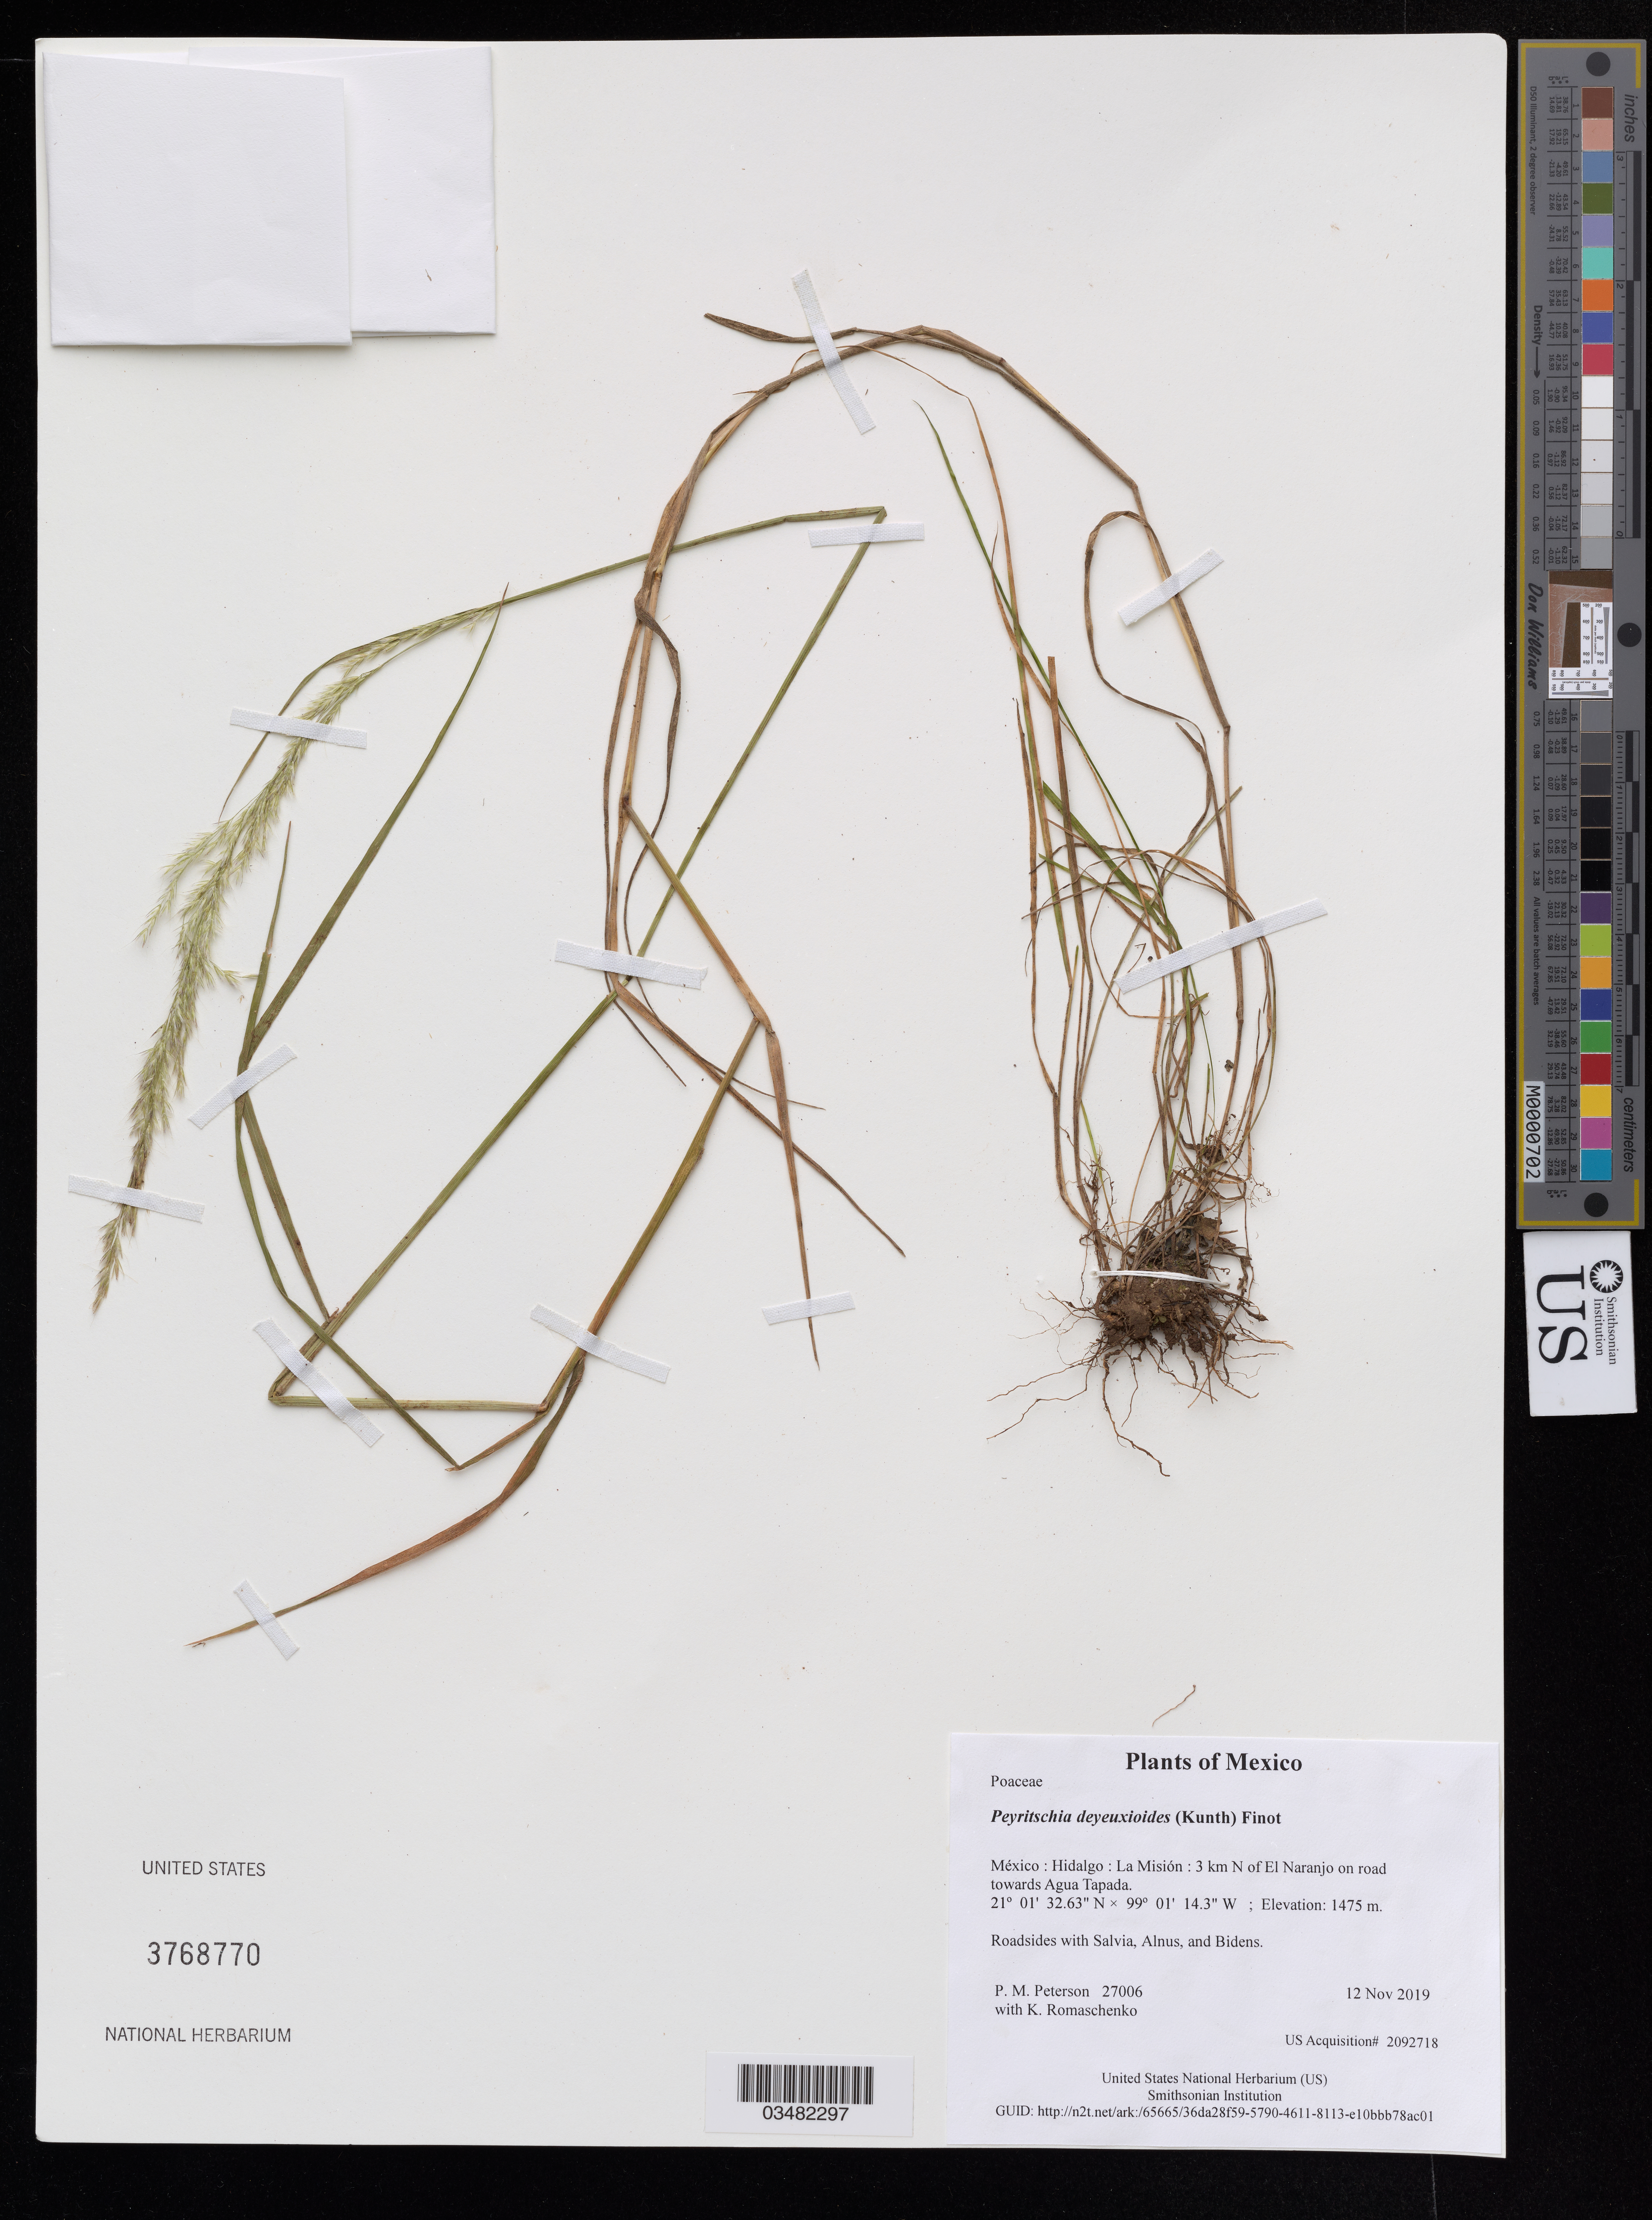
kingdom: Plantae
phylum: Tracheophyta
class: Liliopsida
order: Poales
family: Poaceae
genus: Peyritschia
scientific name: Peyritschia deyeuxioides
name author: (Kunth) Finot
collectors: P. M. Peterson & K. Romaschenko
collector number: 27006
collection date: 2019-11-12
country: México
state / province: Hidalgo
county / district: La Misión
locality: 3 km N of El Naranjo on road towards Agua Tapada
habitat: Roadsides with Salvia, Alnus, and Bidens.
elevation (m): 1475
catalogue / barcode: US 3768770